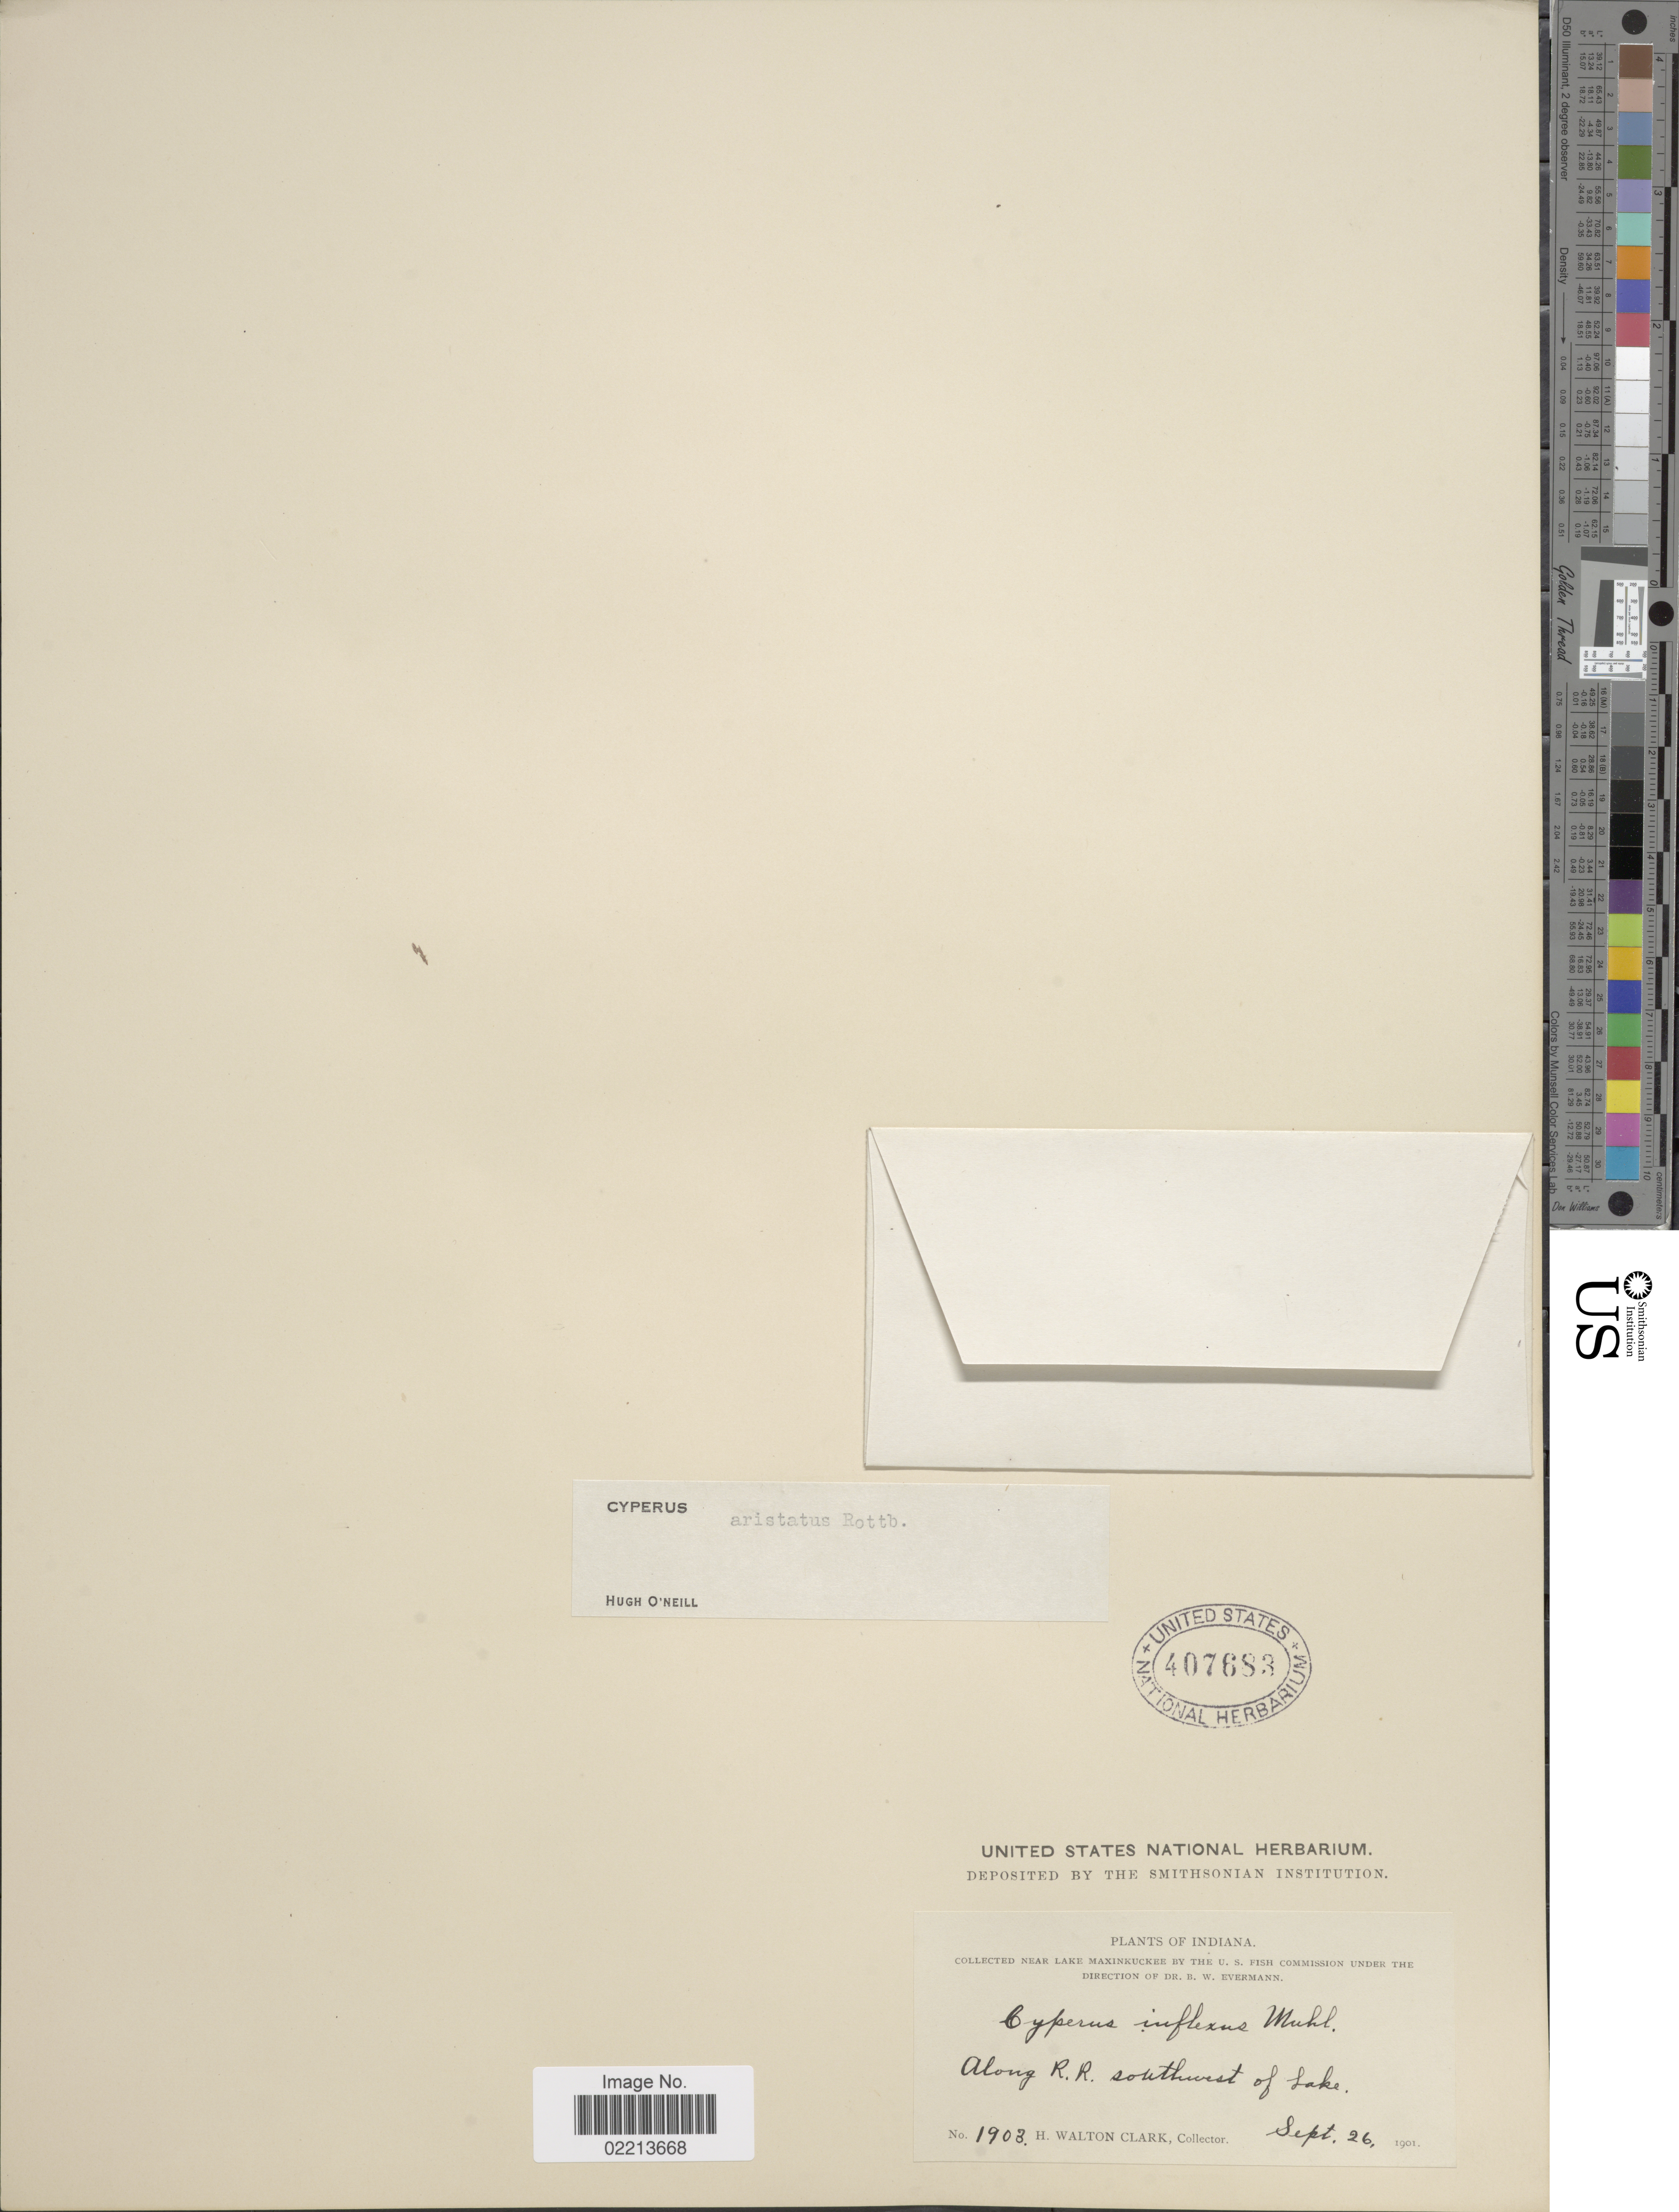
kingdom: Plantae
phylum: Tracheophyta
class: Liliopsida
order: Poales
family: Cyperaceae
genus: Cyperus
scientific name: Cyperus squarrosus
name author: L.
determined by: Strong, Mark T., (BOT), Smithsonian Institution - National Museum of Natural History (UNITED STATES)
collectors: H. W. Clark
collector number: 1903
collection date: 1901-09-26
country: United States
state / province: Indiana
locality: Near Lake Maxinkuckee, along R. R. southwest of Lake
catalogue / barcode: US 407683